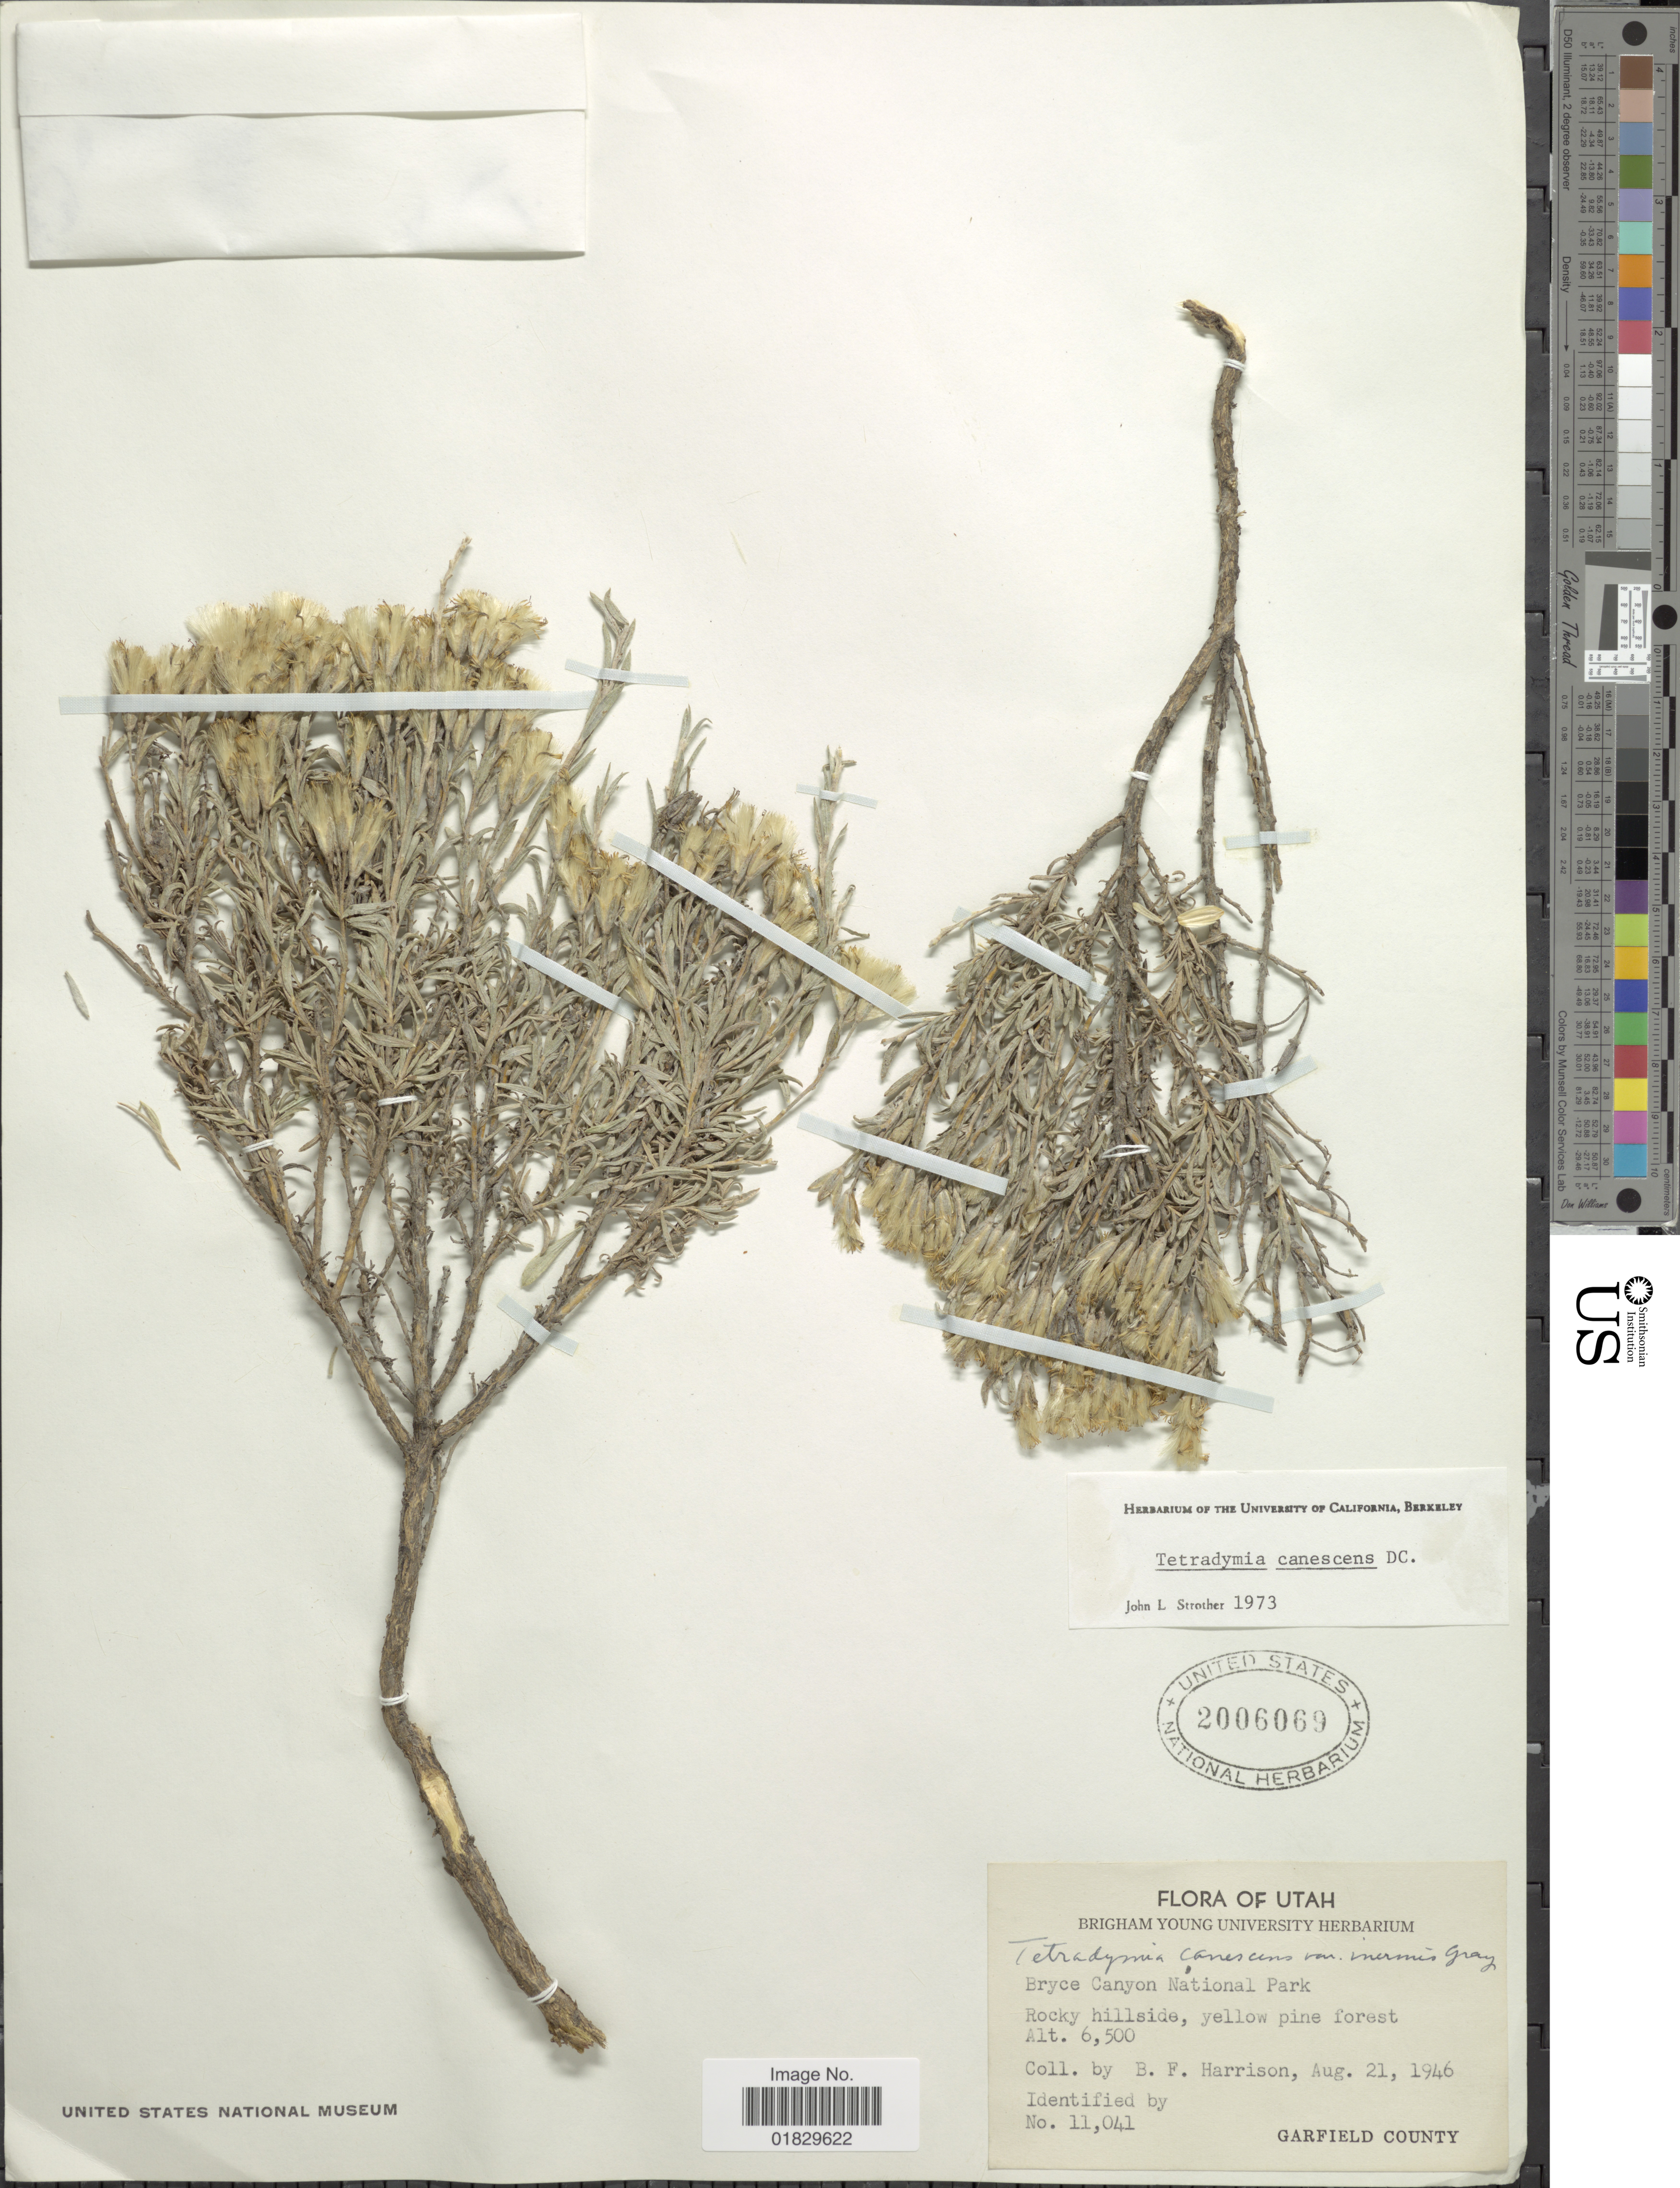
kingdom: Plantae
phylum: Tracheophyta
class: Magnoliopsida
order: Asterales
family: Asteraceae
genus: Tetradymia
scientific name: Tetradymia canescens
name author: DC.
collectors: B. F. Harrison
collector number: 11041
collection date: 1946-08-21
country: United States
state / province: Utah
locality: Bryce Canyon National Park. Garfield County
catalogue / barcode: US 2006069